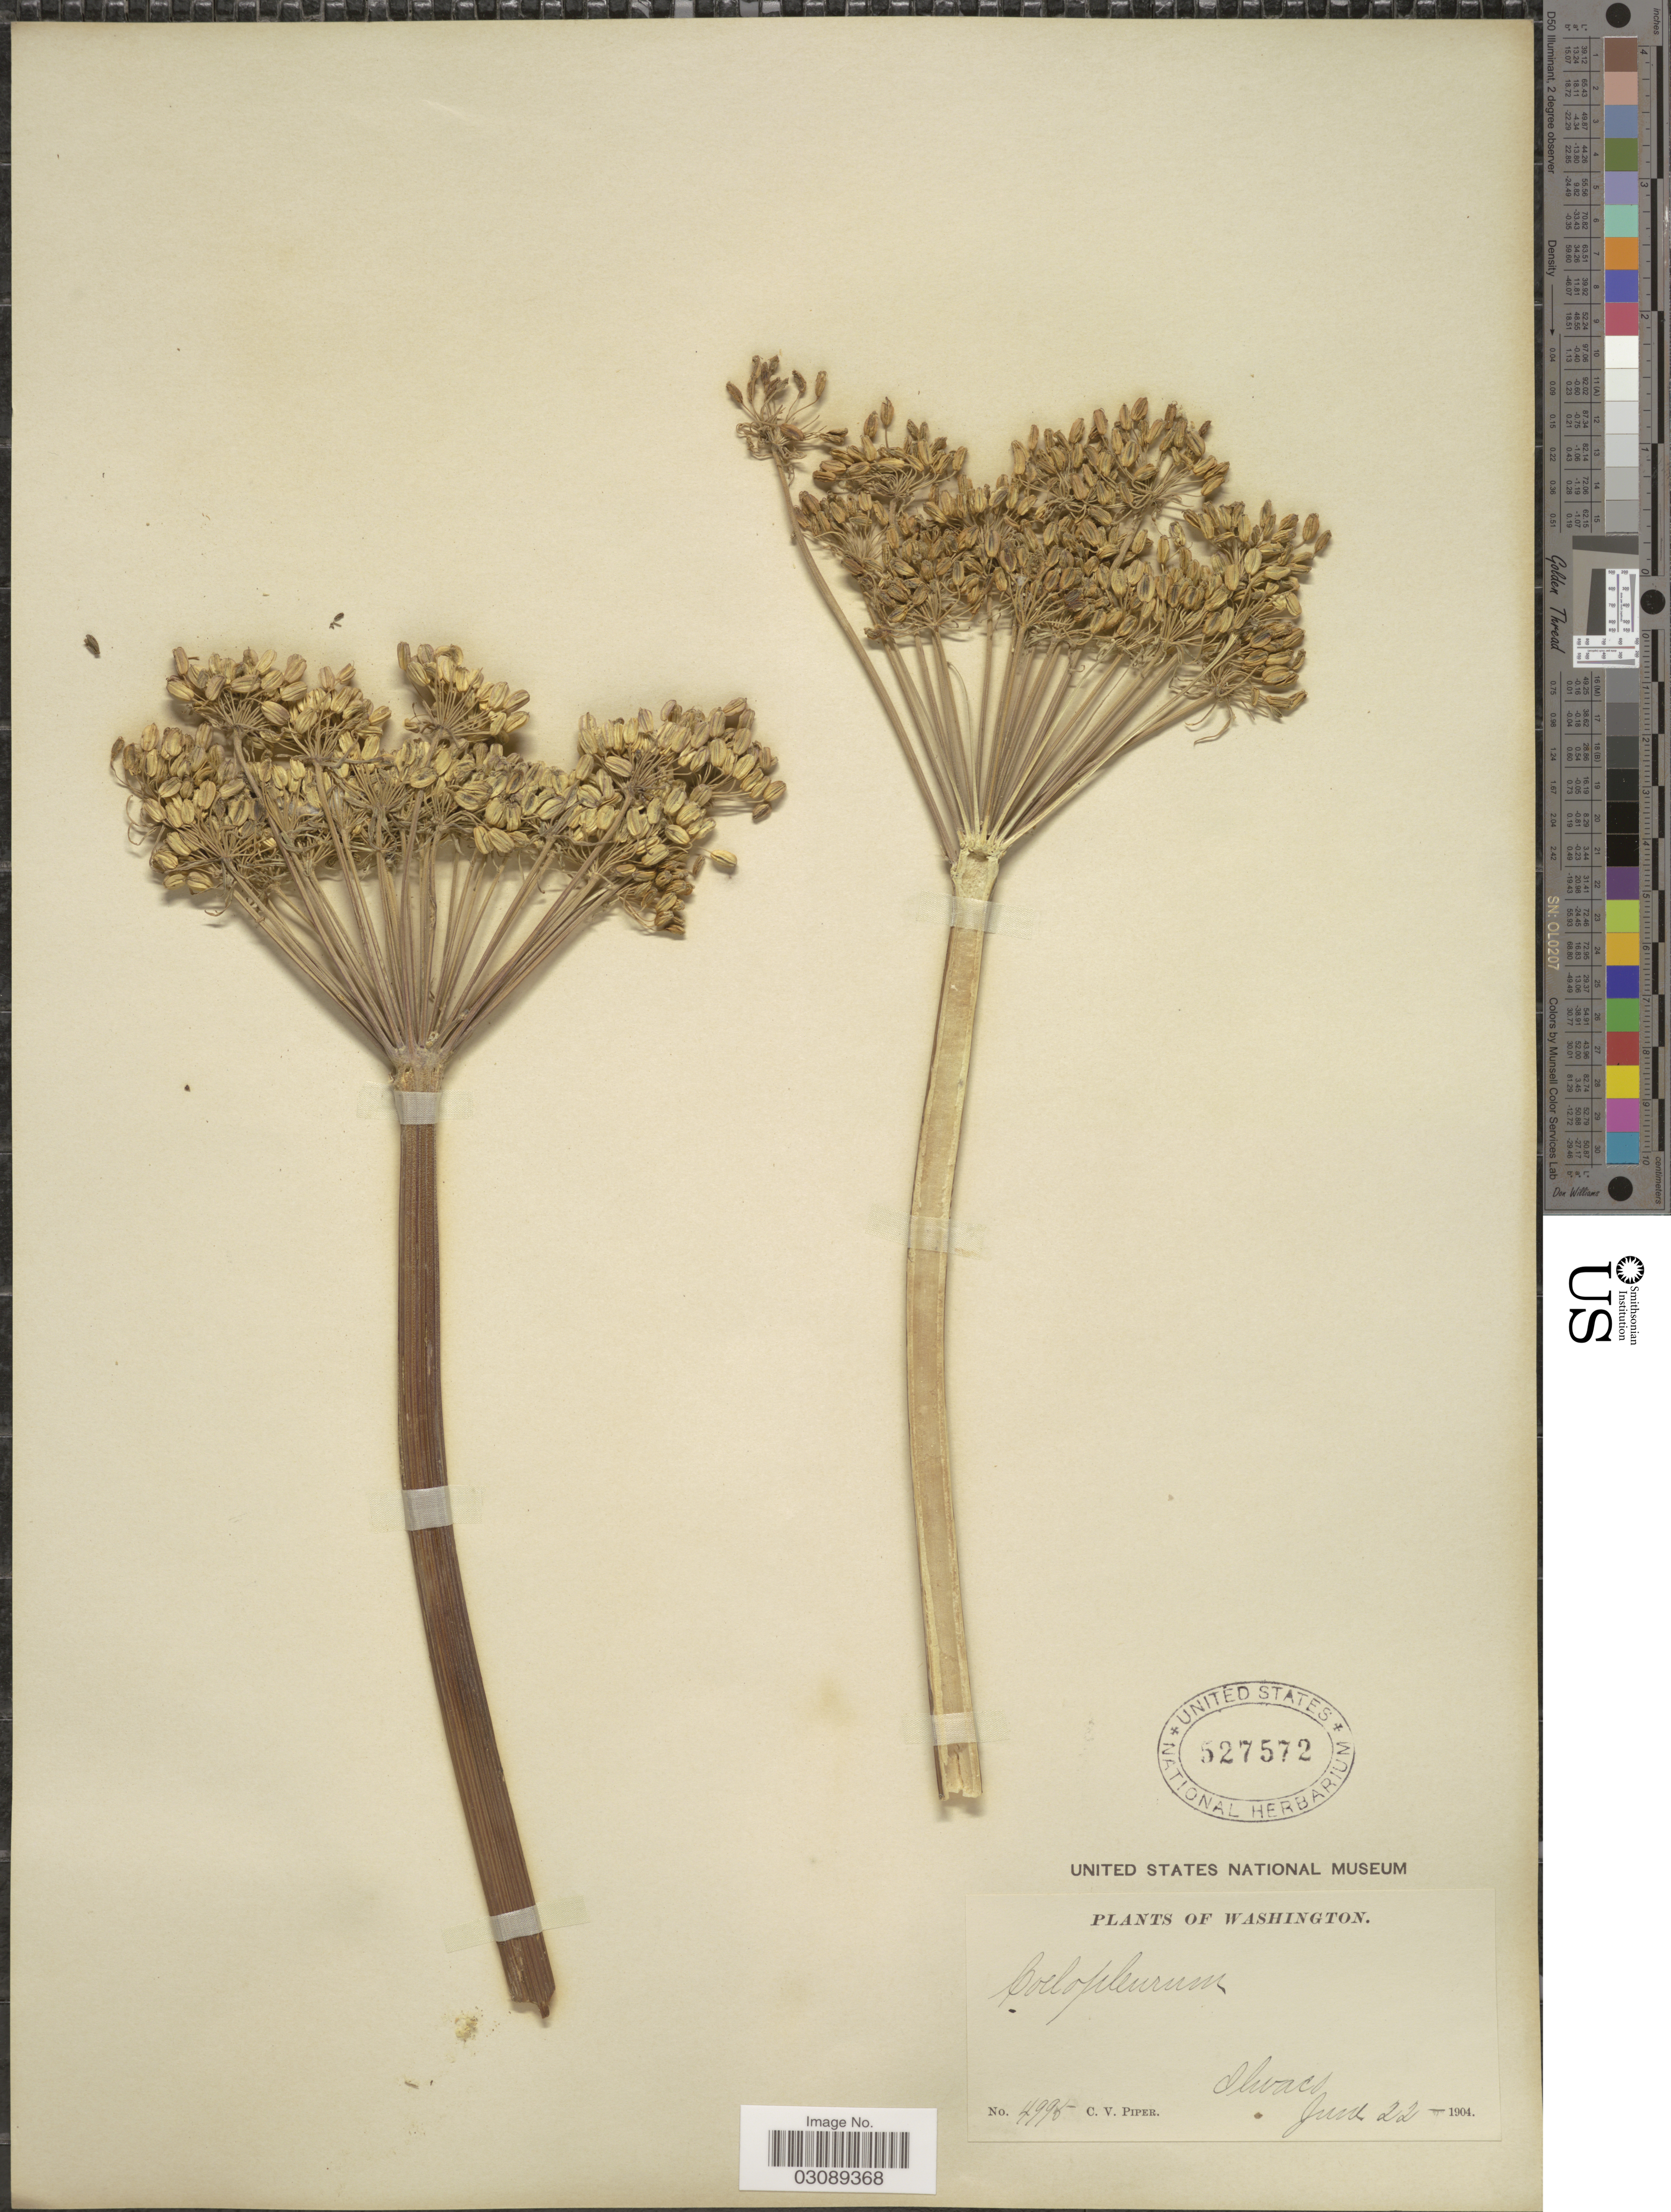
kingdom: Plantae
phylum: Tracheophyta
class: Magnoliopsida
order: Apiales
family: Apiaceae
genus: Coelopleurum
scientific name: Coelopleurum gmelinii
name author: (DC.) Ledeb.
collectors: C. V. Piper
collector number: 4995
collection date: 1904-06-22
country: United States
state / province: Washington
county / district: Pacific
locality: Ilwaco.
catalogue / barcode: US 527572